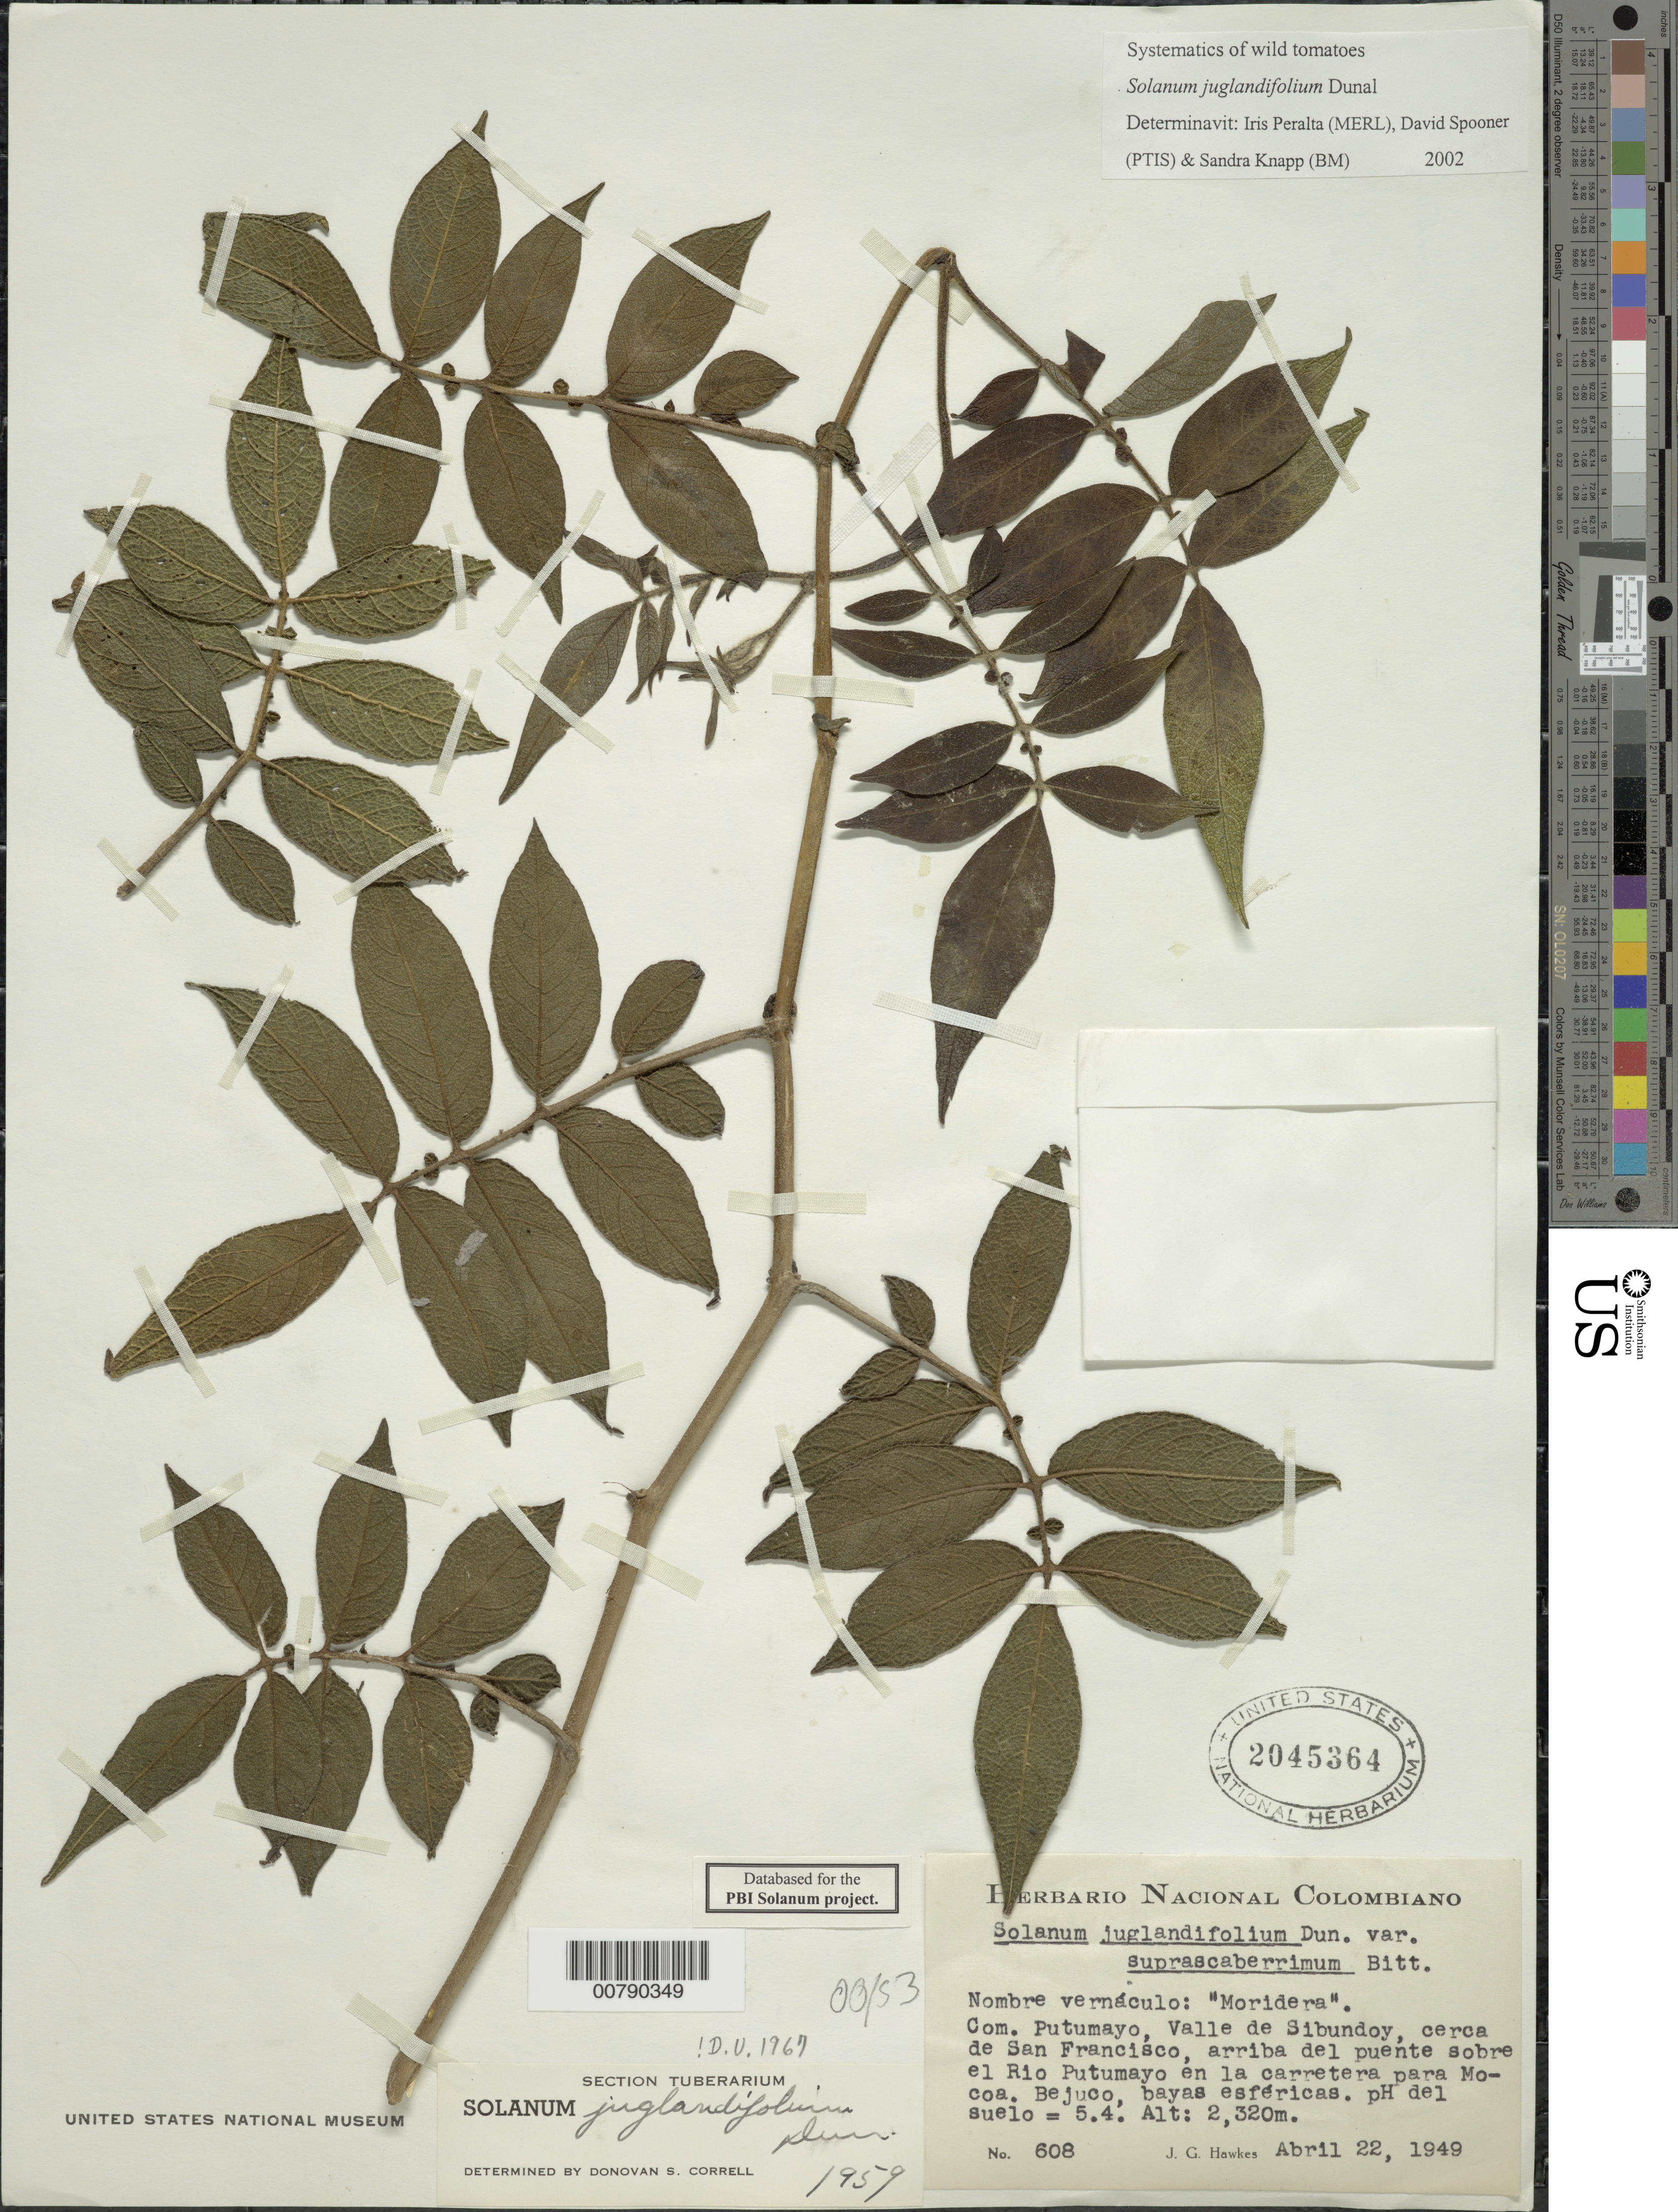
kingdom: Plantae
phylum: Tracheophyta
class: Magnoliopsida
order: Solanales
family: Solanaceae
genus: Solanum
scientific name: Solanum juglandifolium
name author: Dunal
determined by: Peralta, Iris E.; Knapp, S. D.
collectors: J. Hawkes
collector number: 608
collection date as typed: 22 Apr 1949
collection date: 1949-04-22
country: Colombia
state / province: Putumayo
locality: Valle de Sibundoy, cerca de San Francisco, arriba del puente obre el Río Putumayo en al carretera para Mocoa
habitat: pH del suelo 5.4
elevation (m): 2320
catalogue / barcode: US 2045364